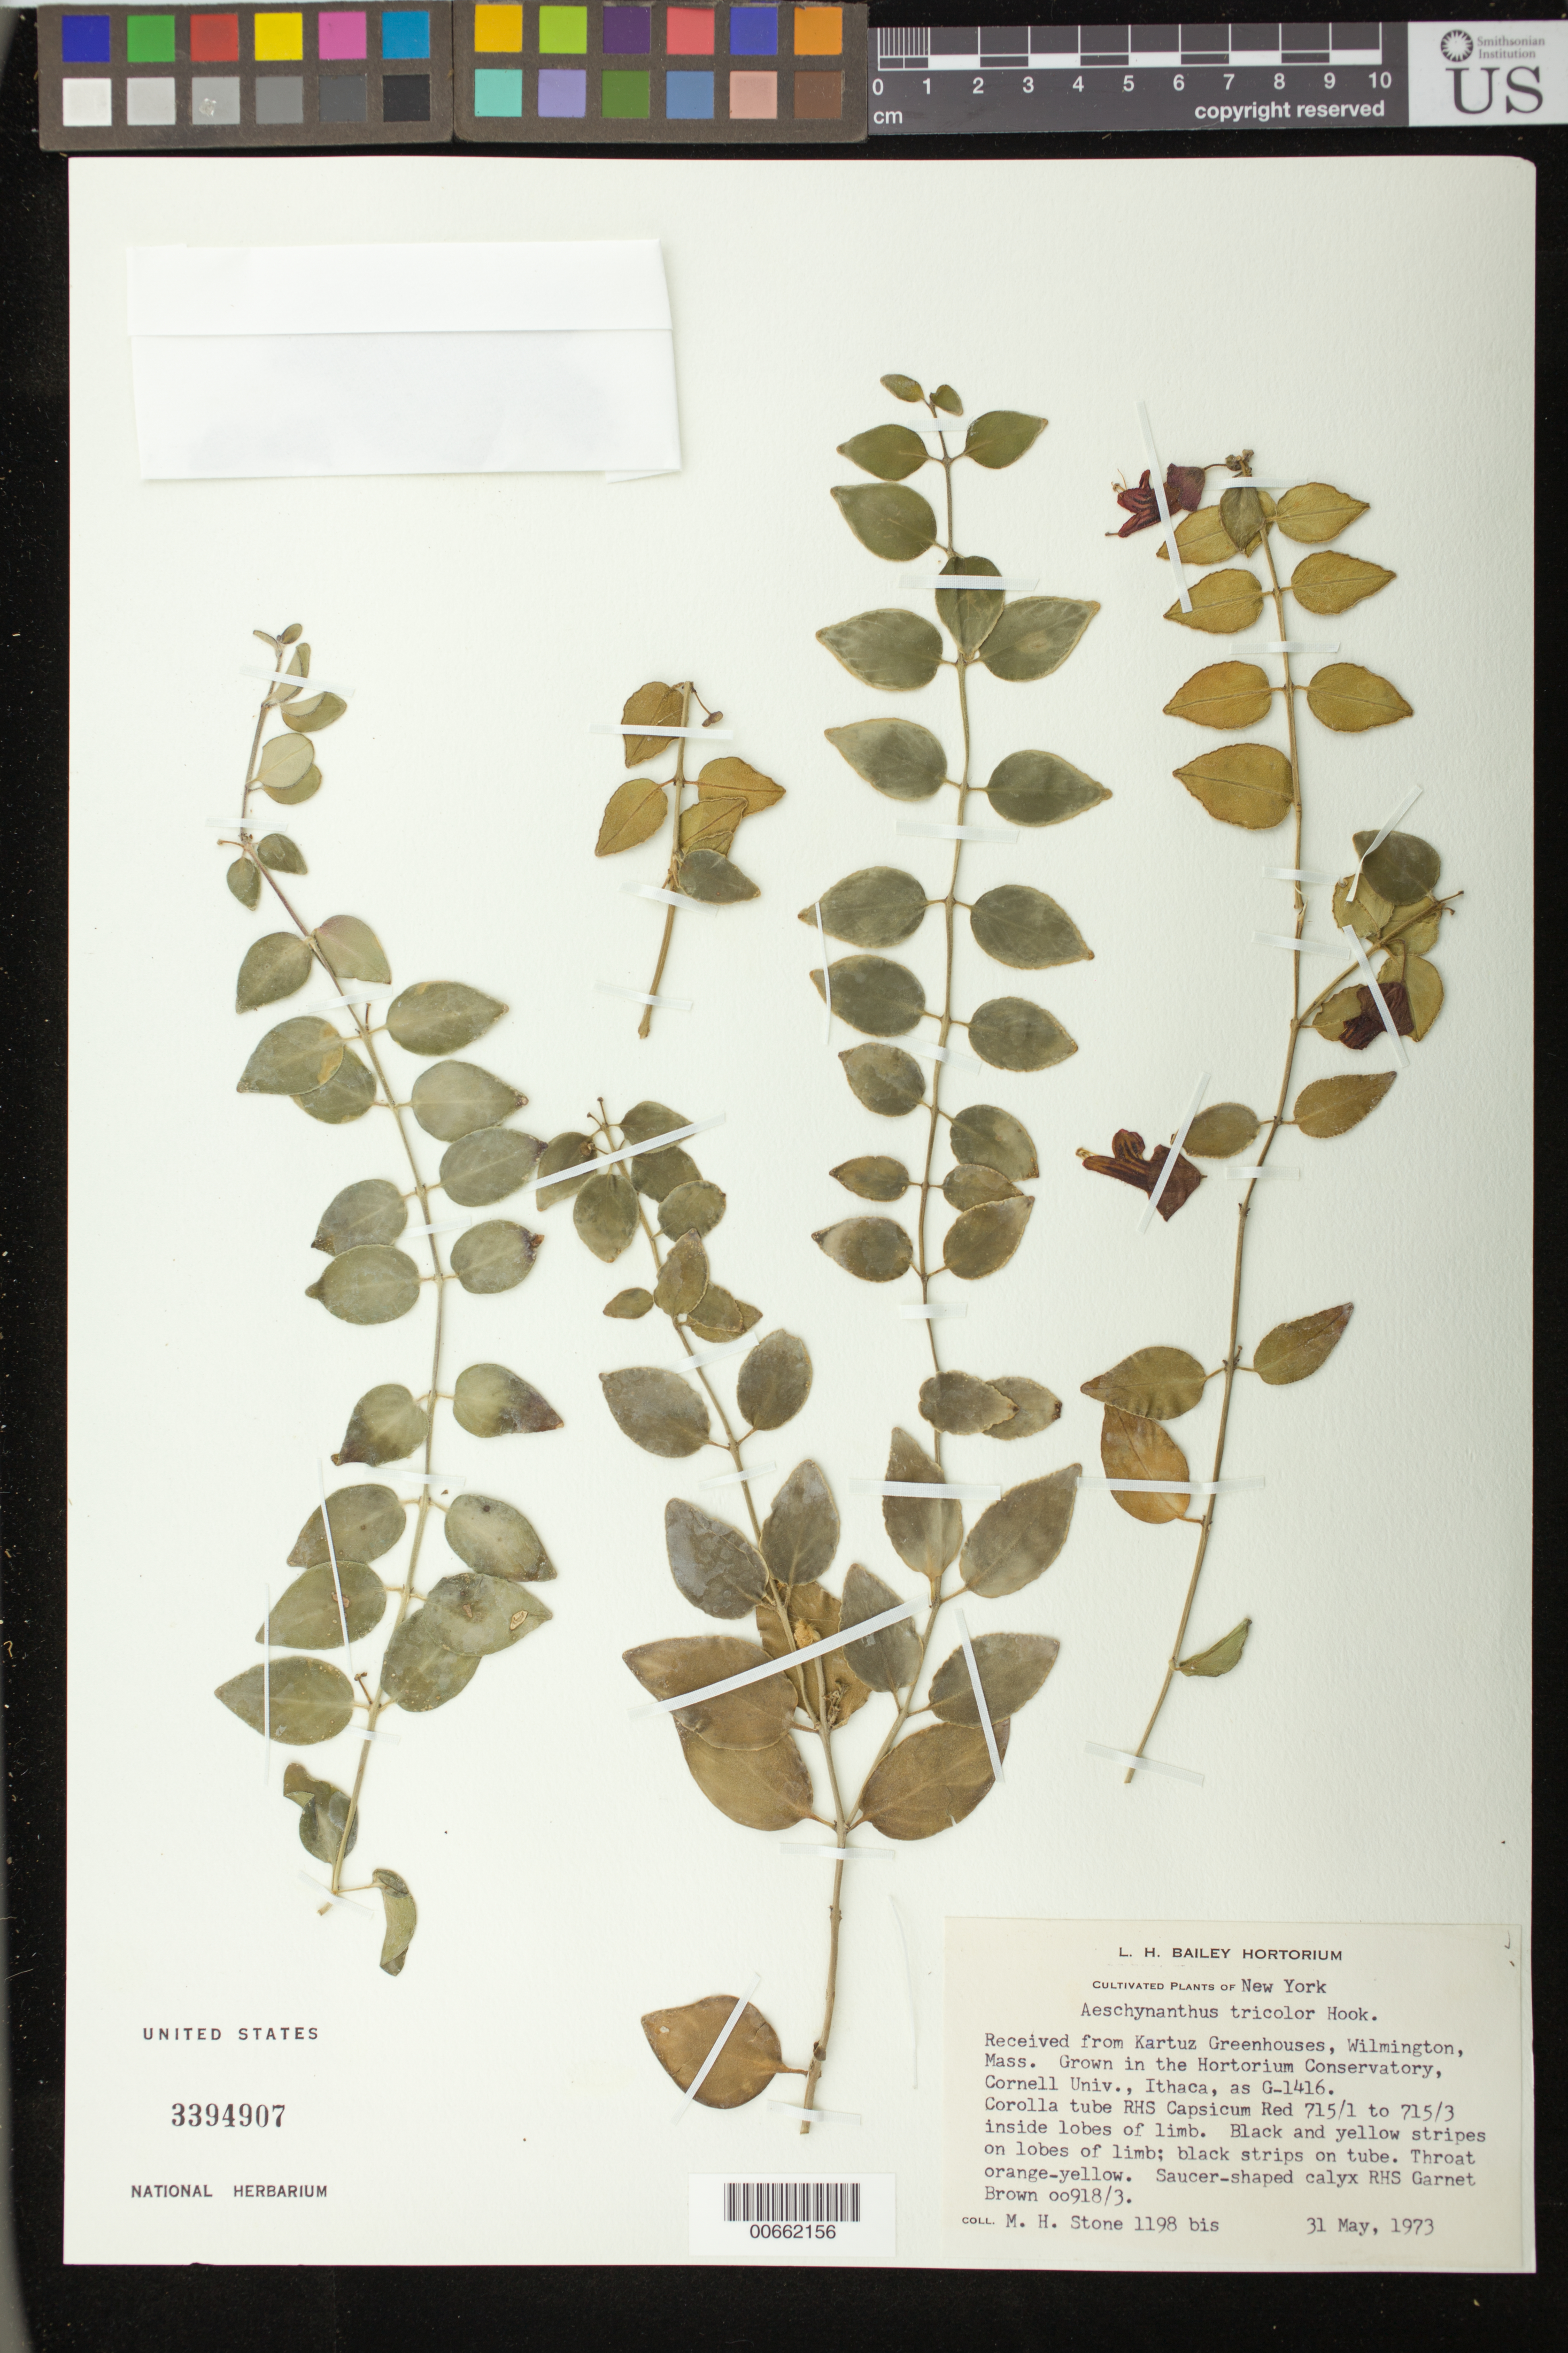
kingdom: Plantae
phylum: Tracheophyta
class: Magnoliopsida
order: Lamiales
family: Gesneriaceae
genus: Aeschynanthus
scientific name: Aeschynanthus tricolor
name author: Hook.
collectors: M. Stone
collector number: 1198 bis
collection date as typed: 31 May 1973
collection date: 1973-05-31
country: United States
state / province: New York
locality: Grown in the Hortorium Conservatory, Cornell University, Ithaca [New York]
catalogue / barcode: US 3394907